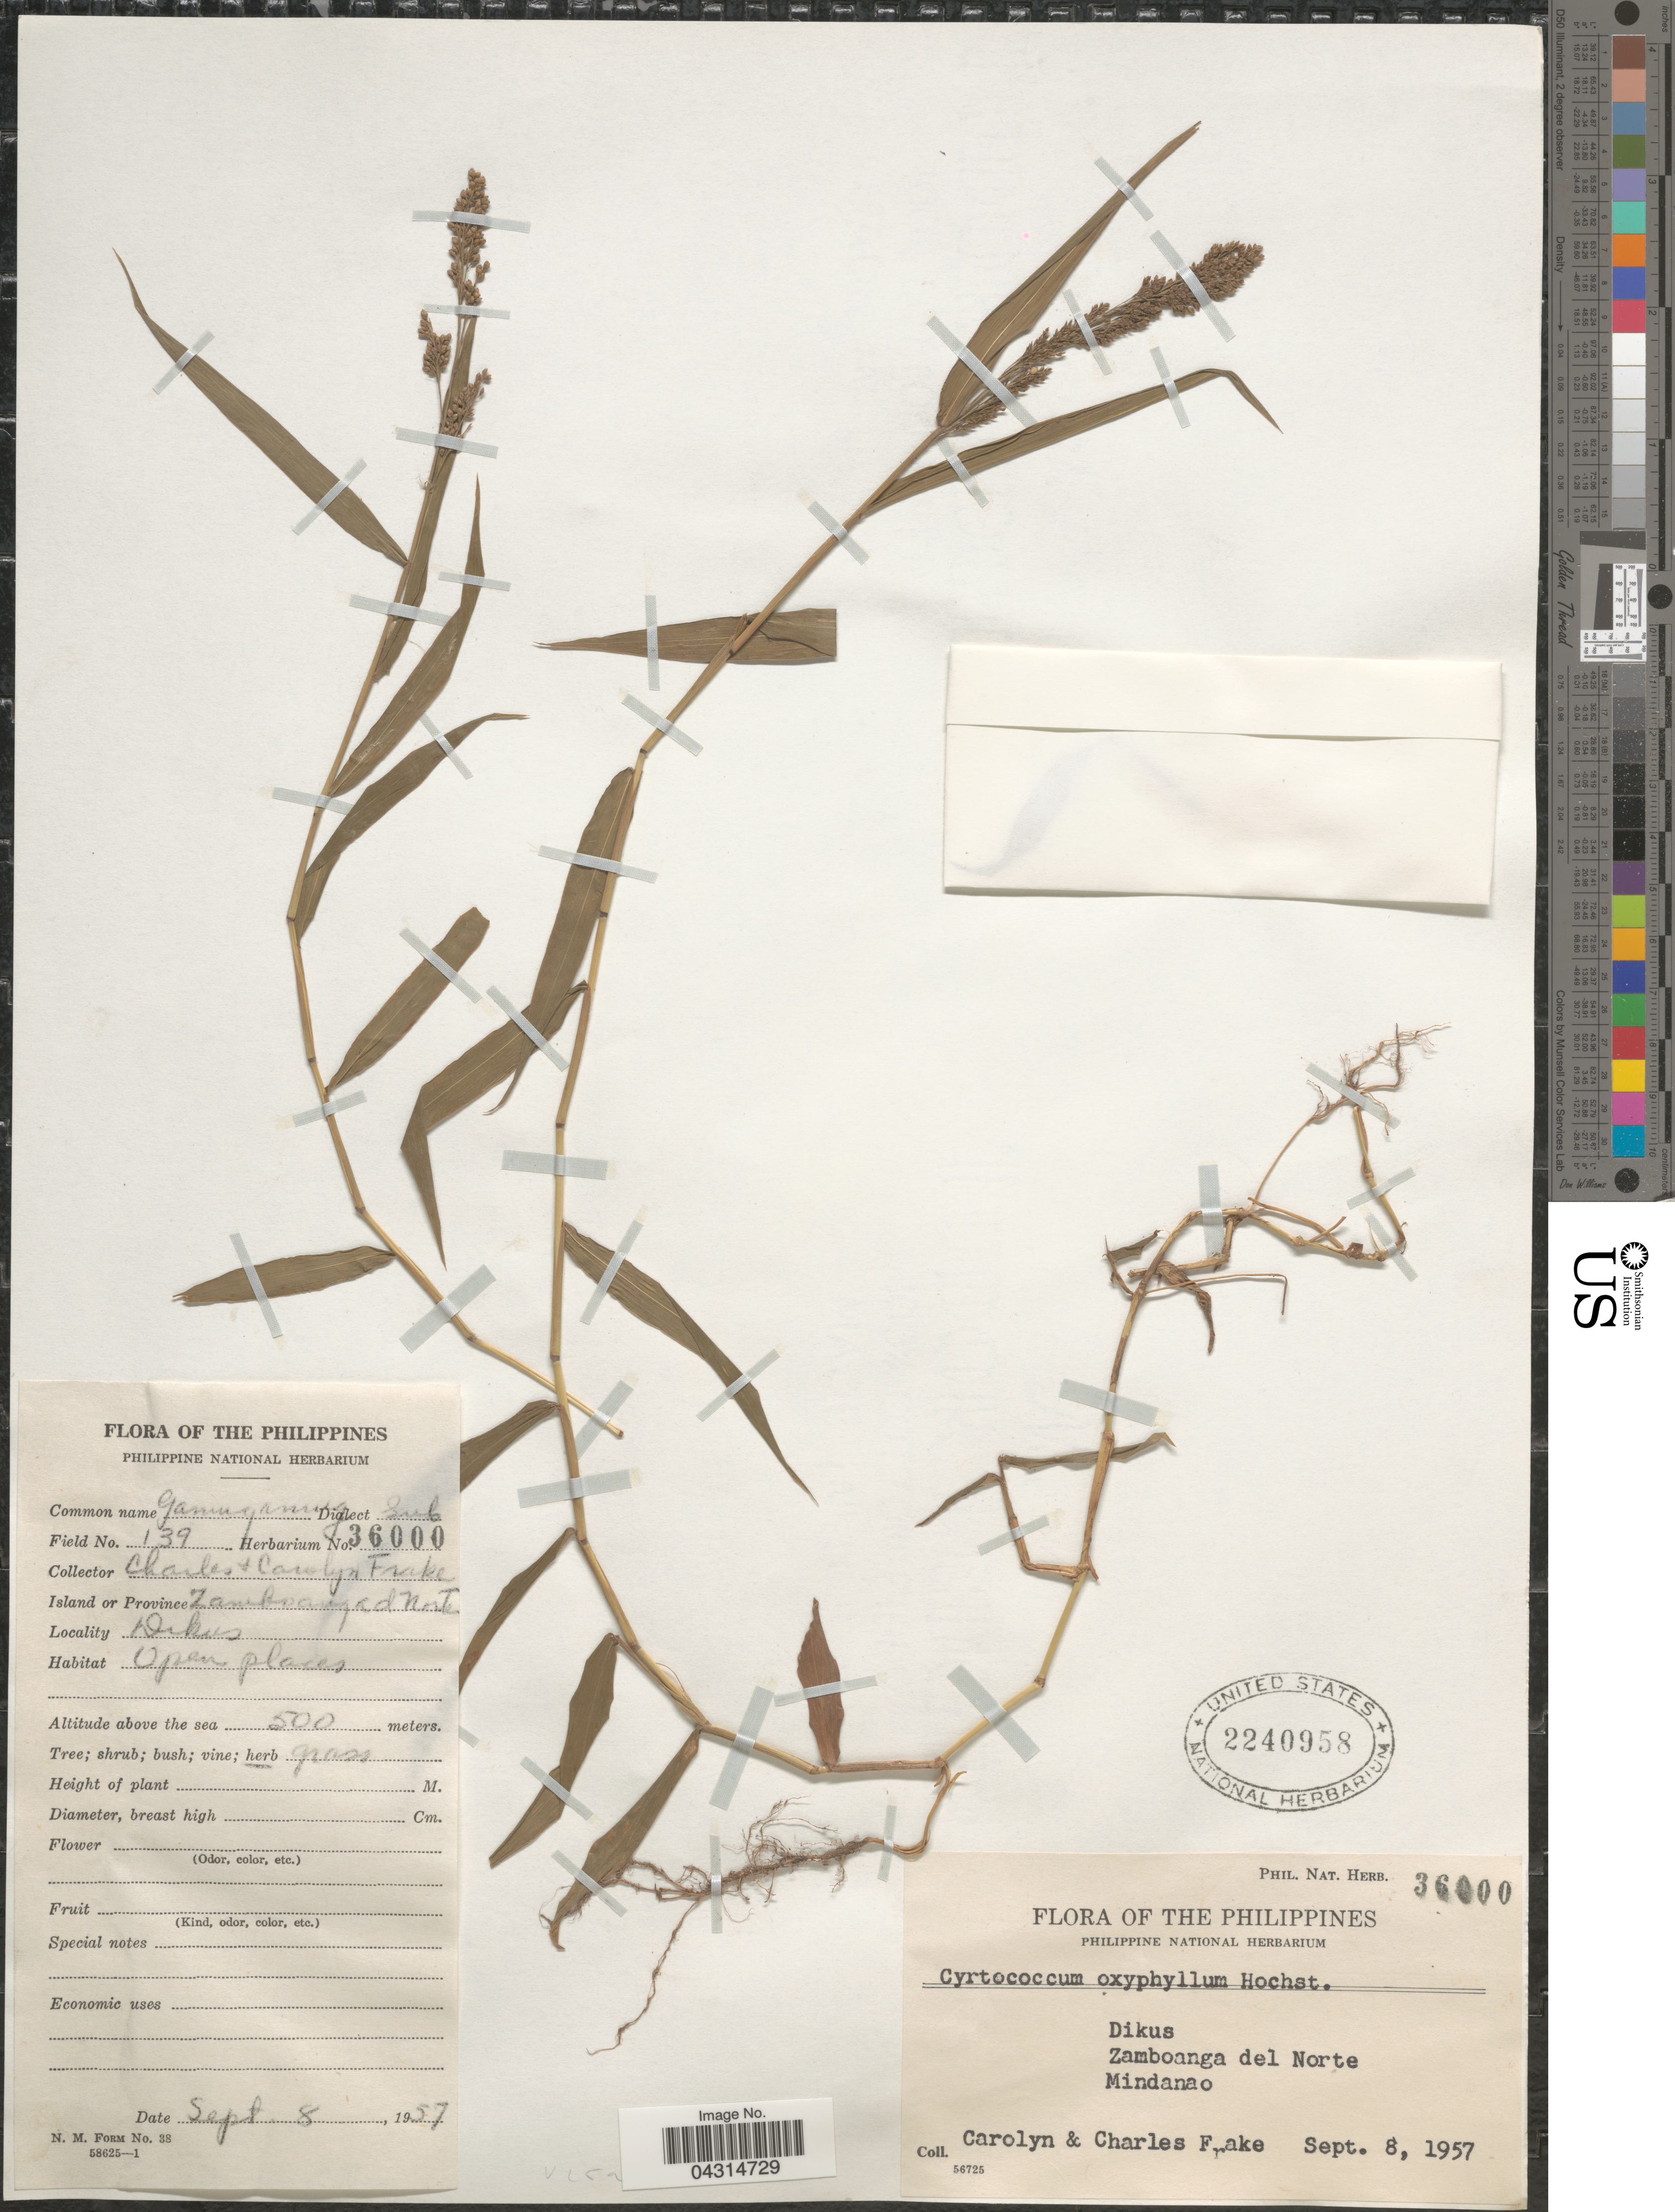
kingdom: Plantae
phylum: Tracheophyta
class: Liliopsida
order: Poales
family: Poaceae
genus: Cyrtococcum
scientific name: Cyrtococcum oxyphyllum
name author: (Steud.) Stapf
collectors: C. M. Frake & C. O. Frake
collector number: Phil. Nat. Herb. 36000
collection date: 1957-09-08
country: Philippines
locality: Dikus. Zamboanga del Norte. Mindanao.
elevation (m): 500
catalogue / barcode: US 2240958